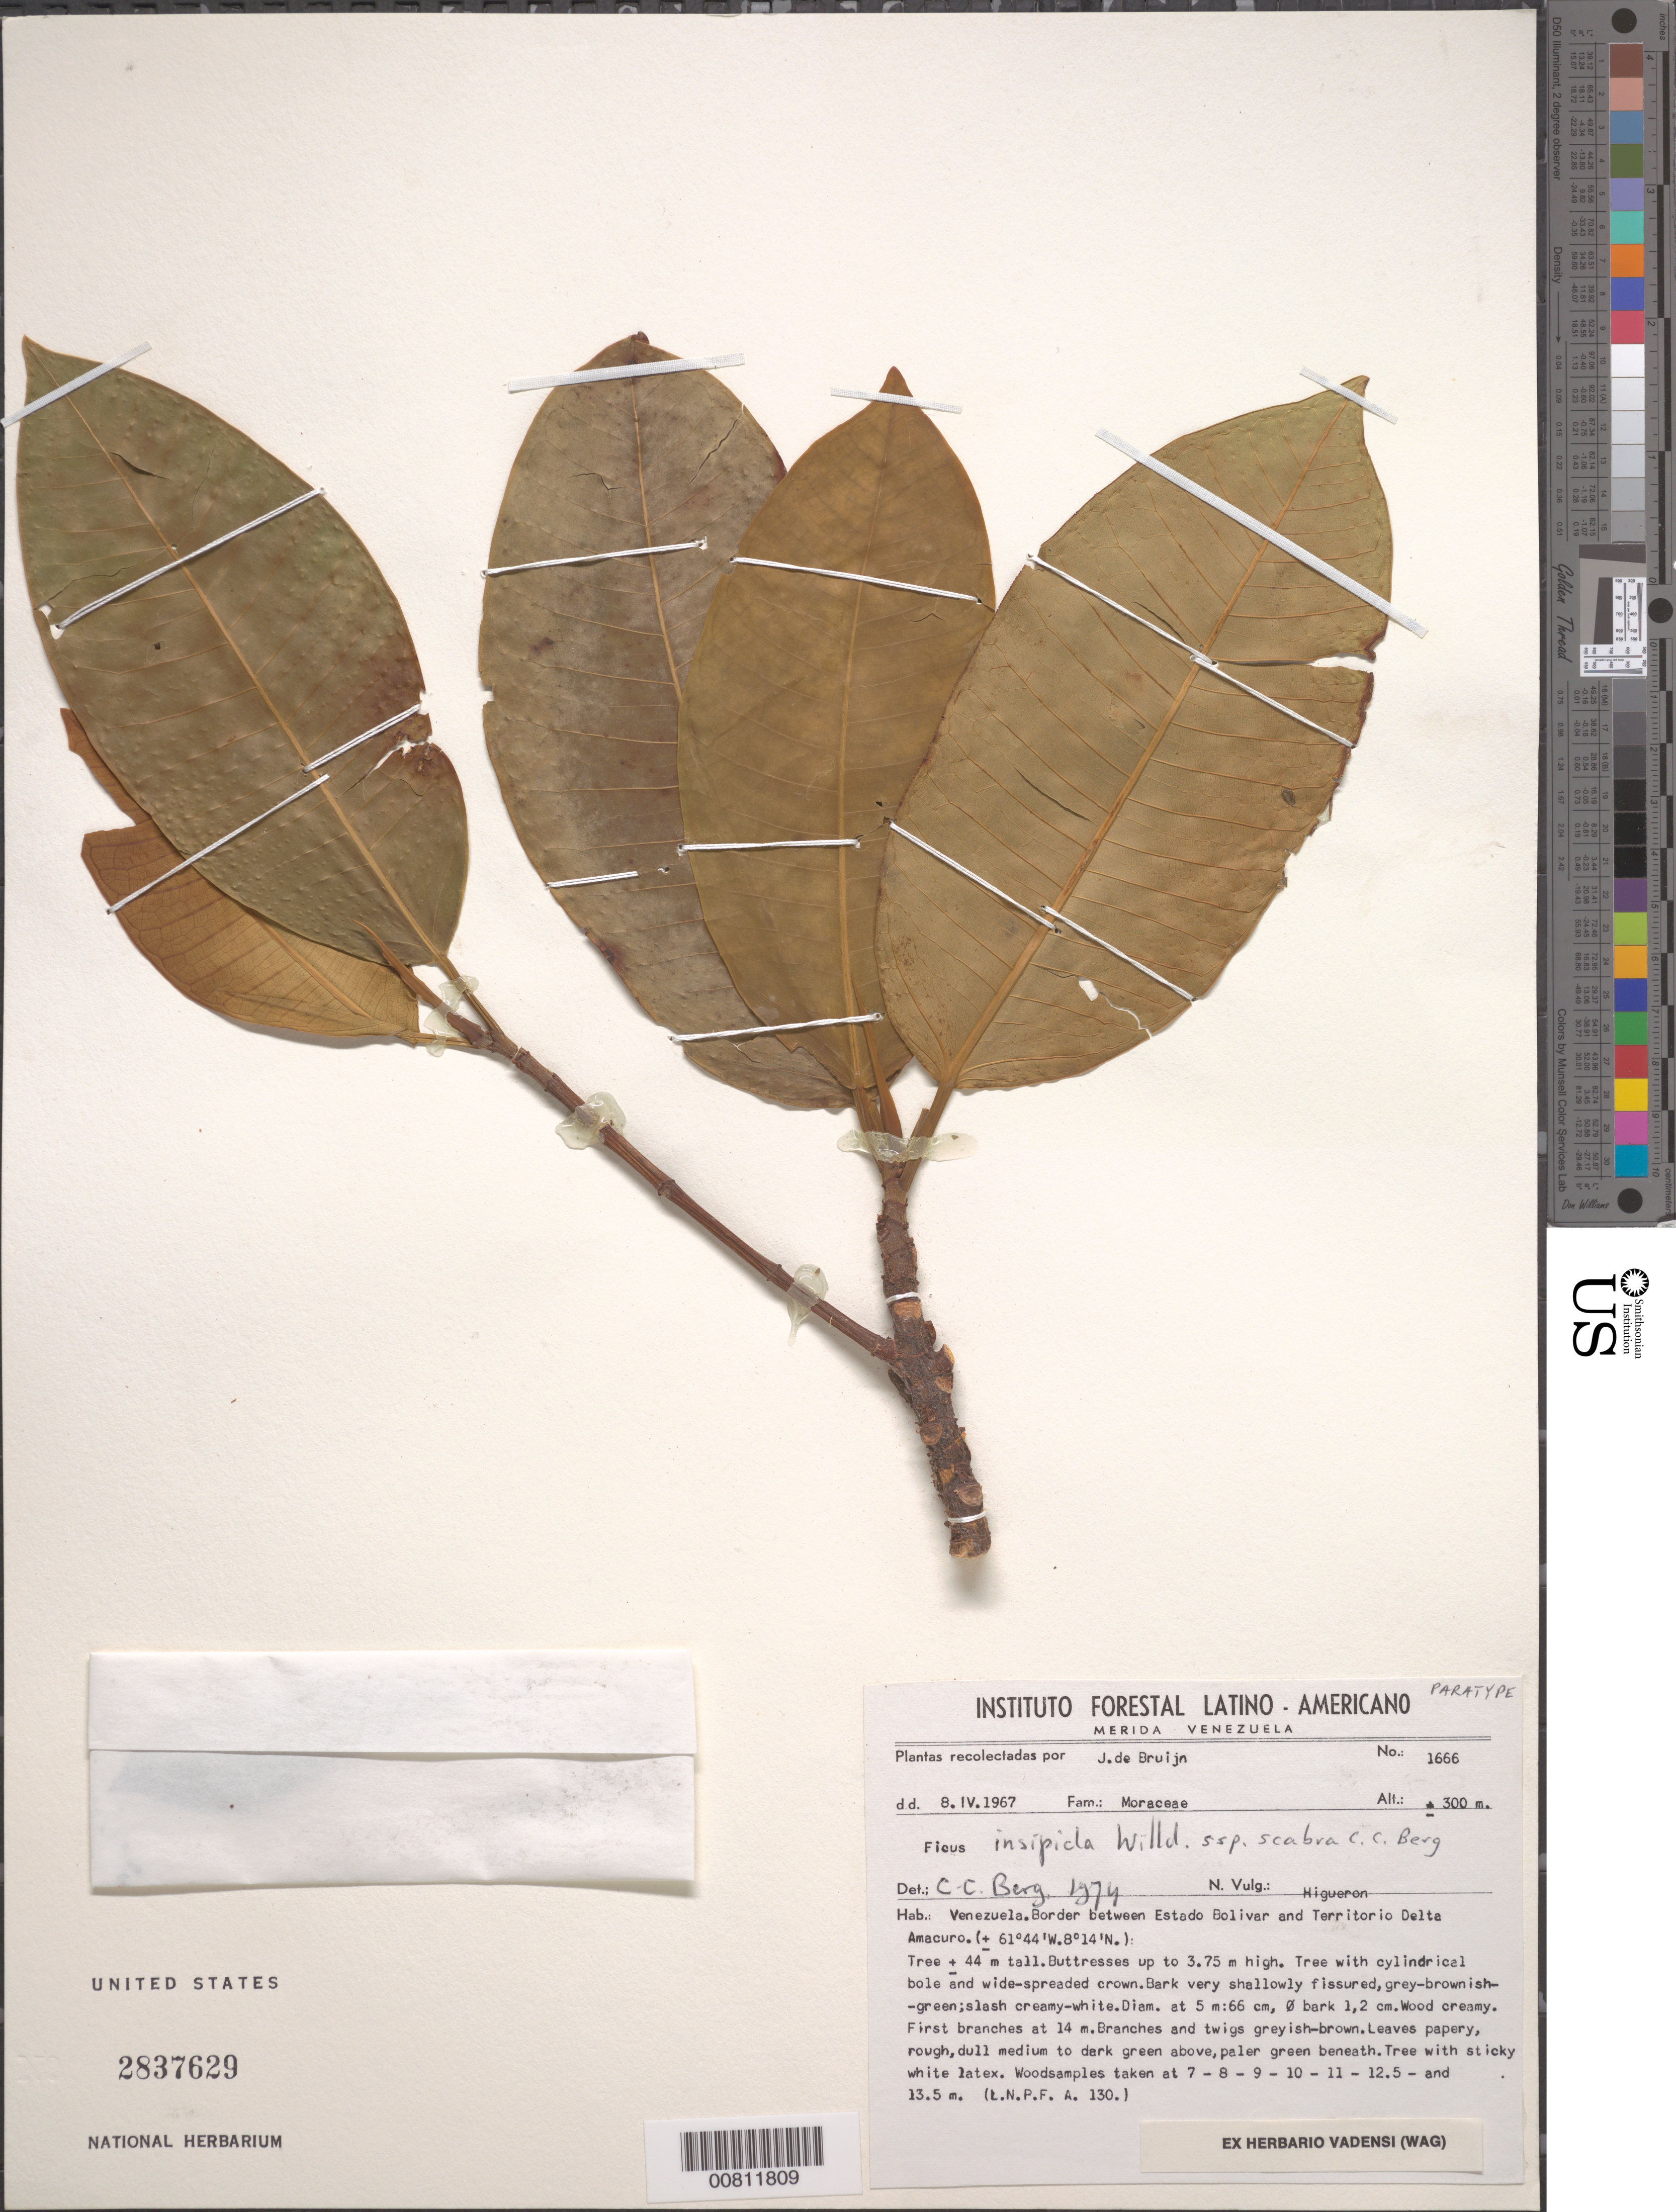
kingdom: Plantae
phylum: Tracheophyta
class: Magnoliopsida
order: Rosales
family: Moraceae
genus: Ficus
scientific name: Ficus insipida subsp. scabra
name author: C.C. Berg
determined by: Berg, C. C.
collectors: J. Bruijn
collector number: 1666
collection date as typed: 8-Apr-67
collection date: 1967-04-08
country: Venezuela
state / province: Bolívar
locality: Estado Bolívar and Territorío Delta Amacuro border, near Río Grande o Toro, E of Upata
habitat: Primary forest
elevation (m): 300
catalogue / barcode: US 2837629